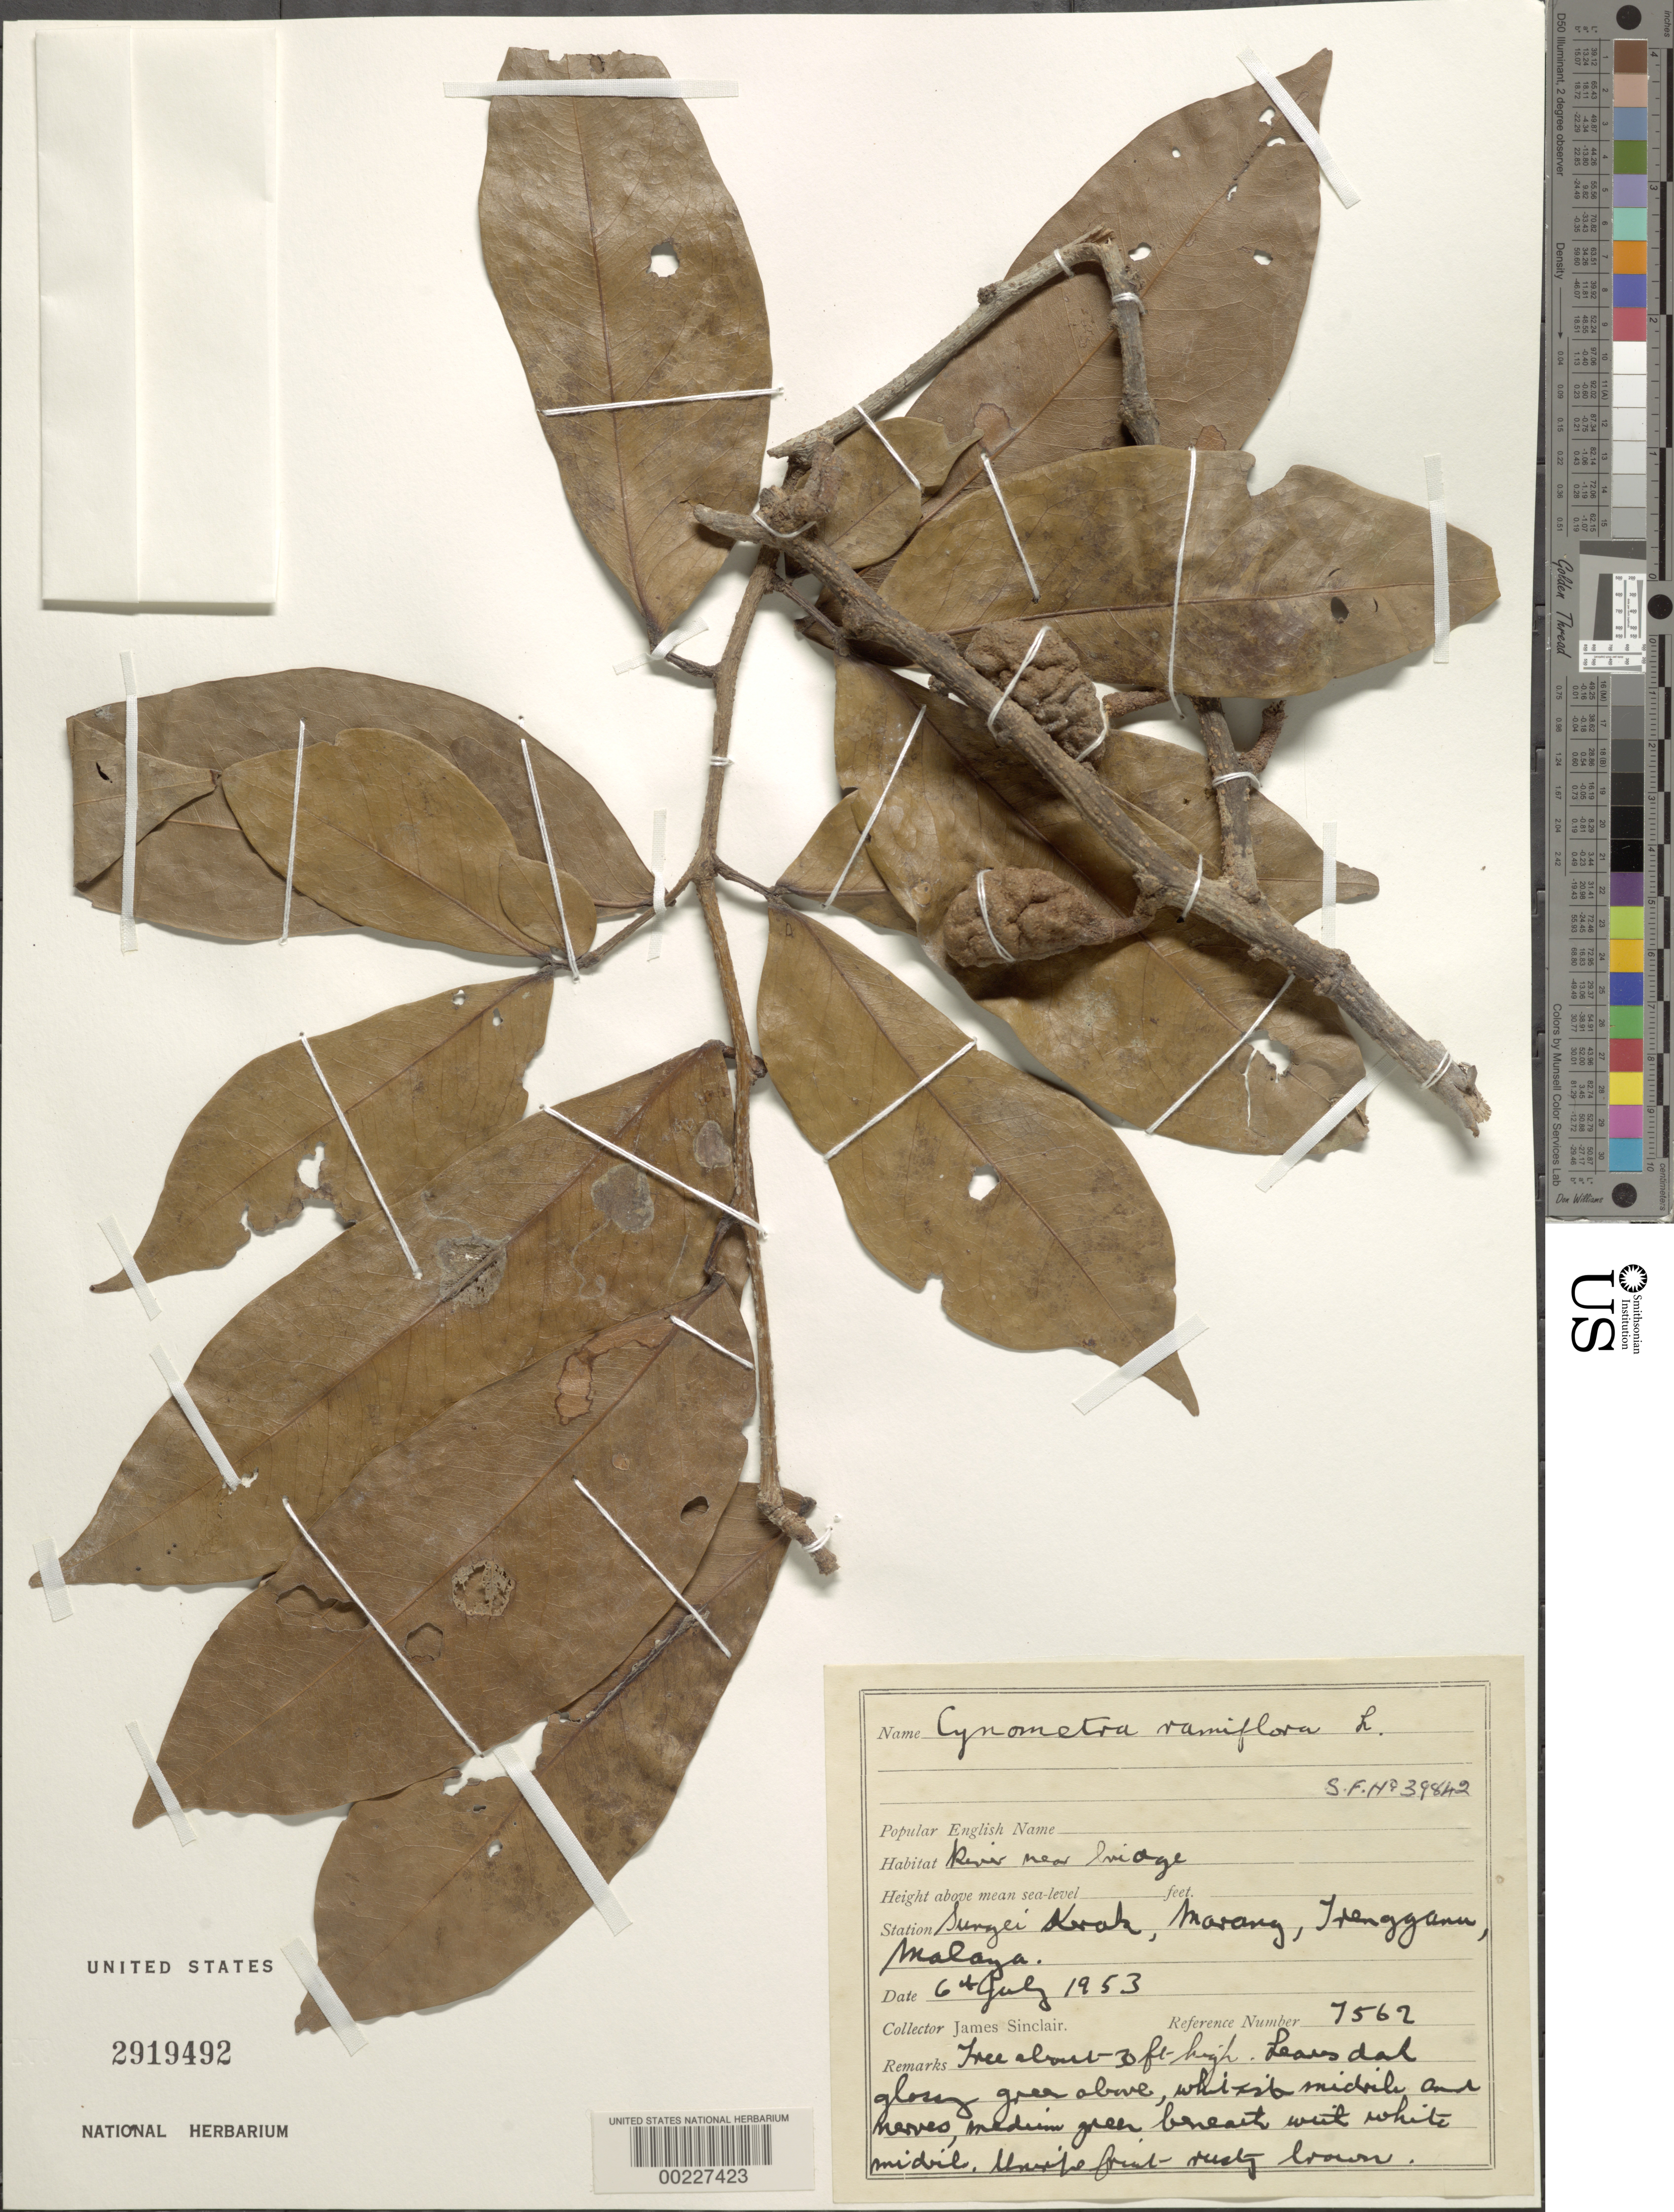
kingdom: Plantae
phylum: Tracheophyta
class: Magnoliopsida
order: Fabales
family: Fabaceae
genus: Cynometra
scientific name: Cynometra ramiflora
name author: L.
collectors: J. Sinclair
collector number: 7562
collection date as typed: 06 Jul 1953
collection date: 1953-07-06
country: Malaysia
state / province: Terengganu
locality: Surgei kraks, kuala trengganu [Malay Peninsula]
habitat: River near bridge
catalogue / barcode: US 2919492